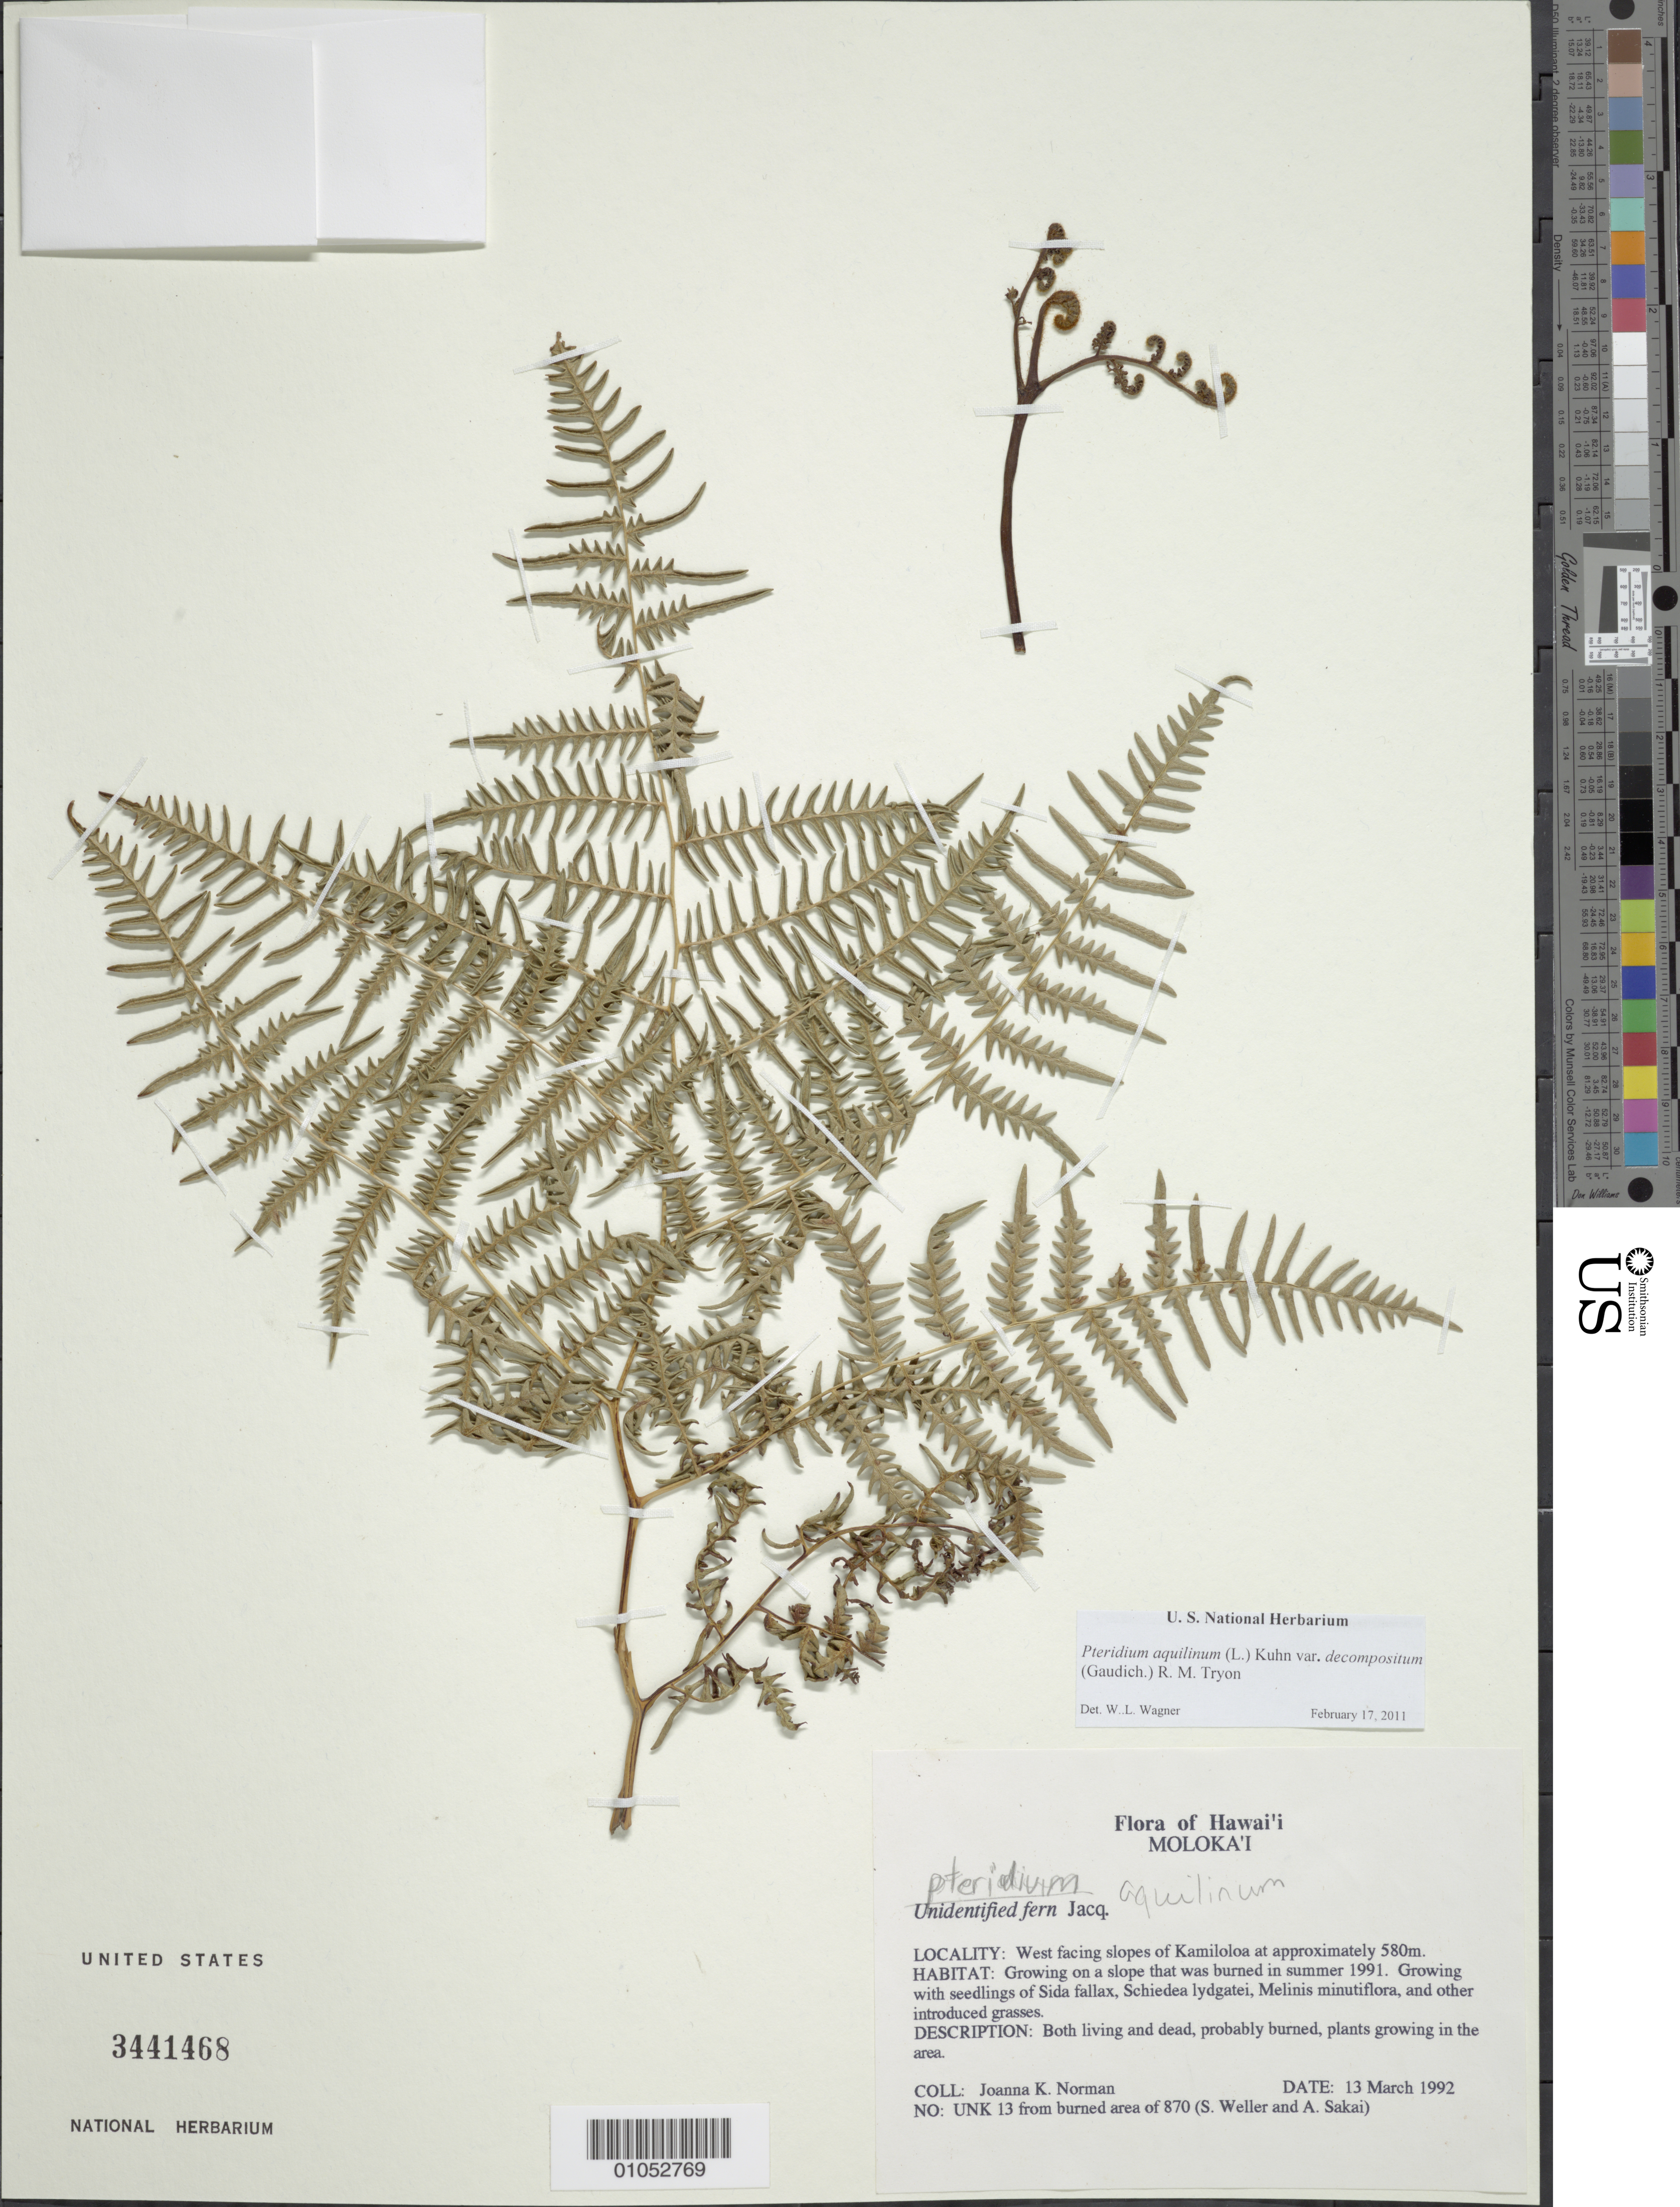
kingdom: Plantae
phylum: Tracheophyta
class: Polypodiopsida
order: Polypodiales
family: Dennstaedtiaceae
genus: Pteridium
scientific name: Pteridium aquilinum subsp. decompositum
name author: (Gaudich.) Lamoureux & J.A. Thomson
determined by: Wagner, W. L., (BOT), Smithsonian Institution - National Museum of Natural History (UNITED STATES)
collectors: J. Norman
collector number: UNK. 13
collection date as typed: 13 Mar 1992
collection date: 1992-03-13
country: United States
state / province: Hawaii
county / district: Maui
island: Moloka'i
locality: West facing slopes of Kamiloloa.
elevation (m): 580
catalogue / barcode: US 3441468